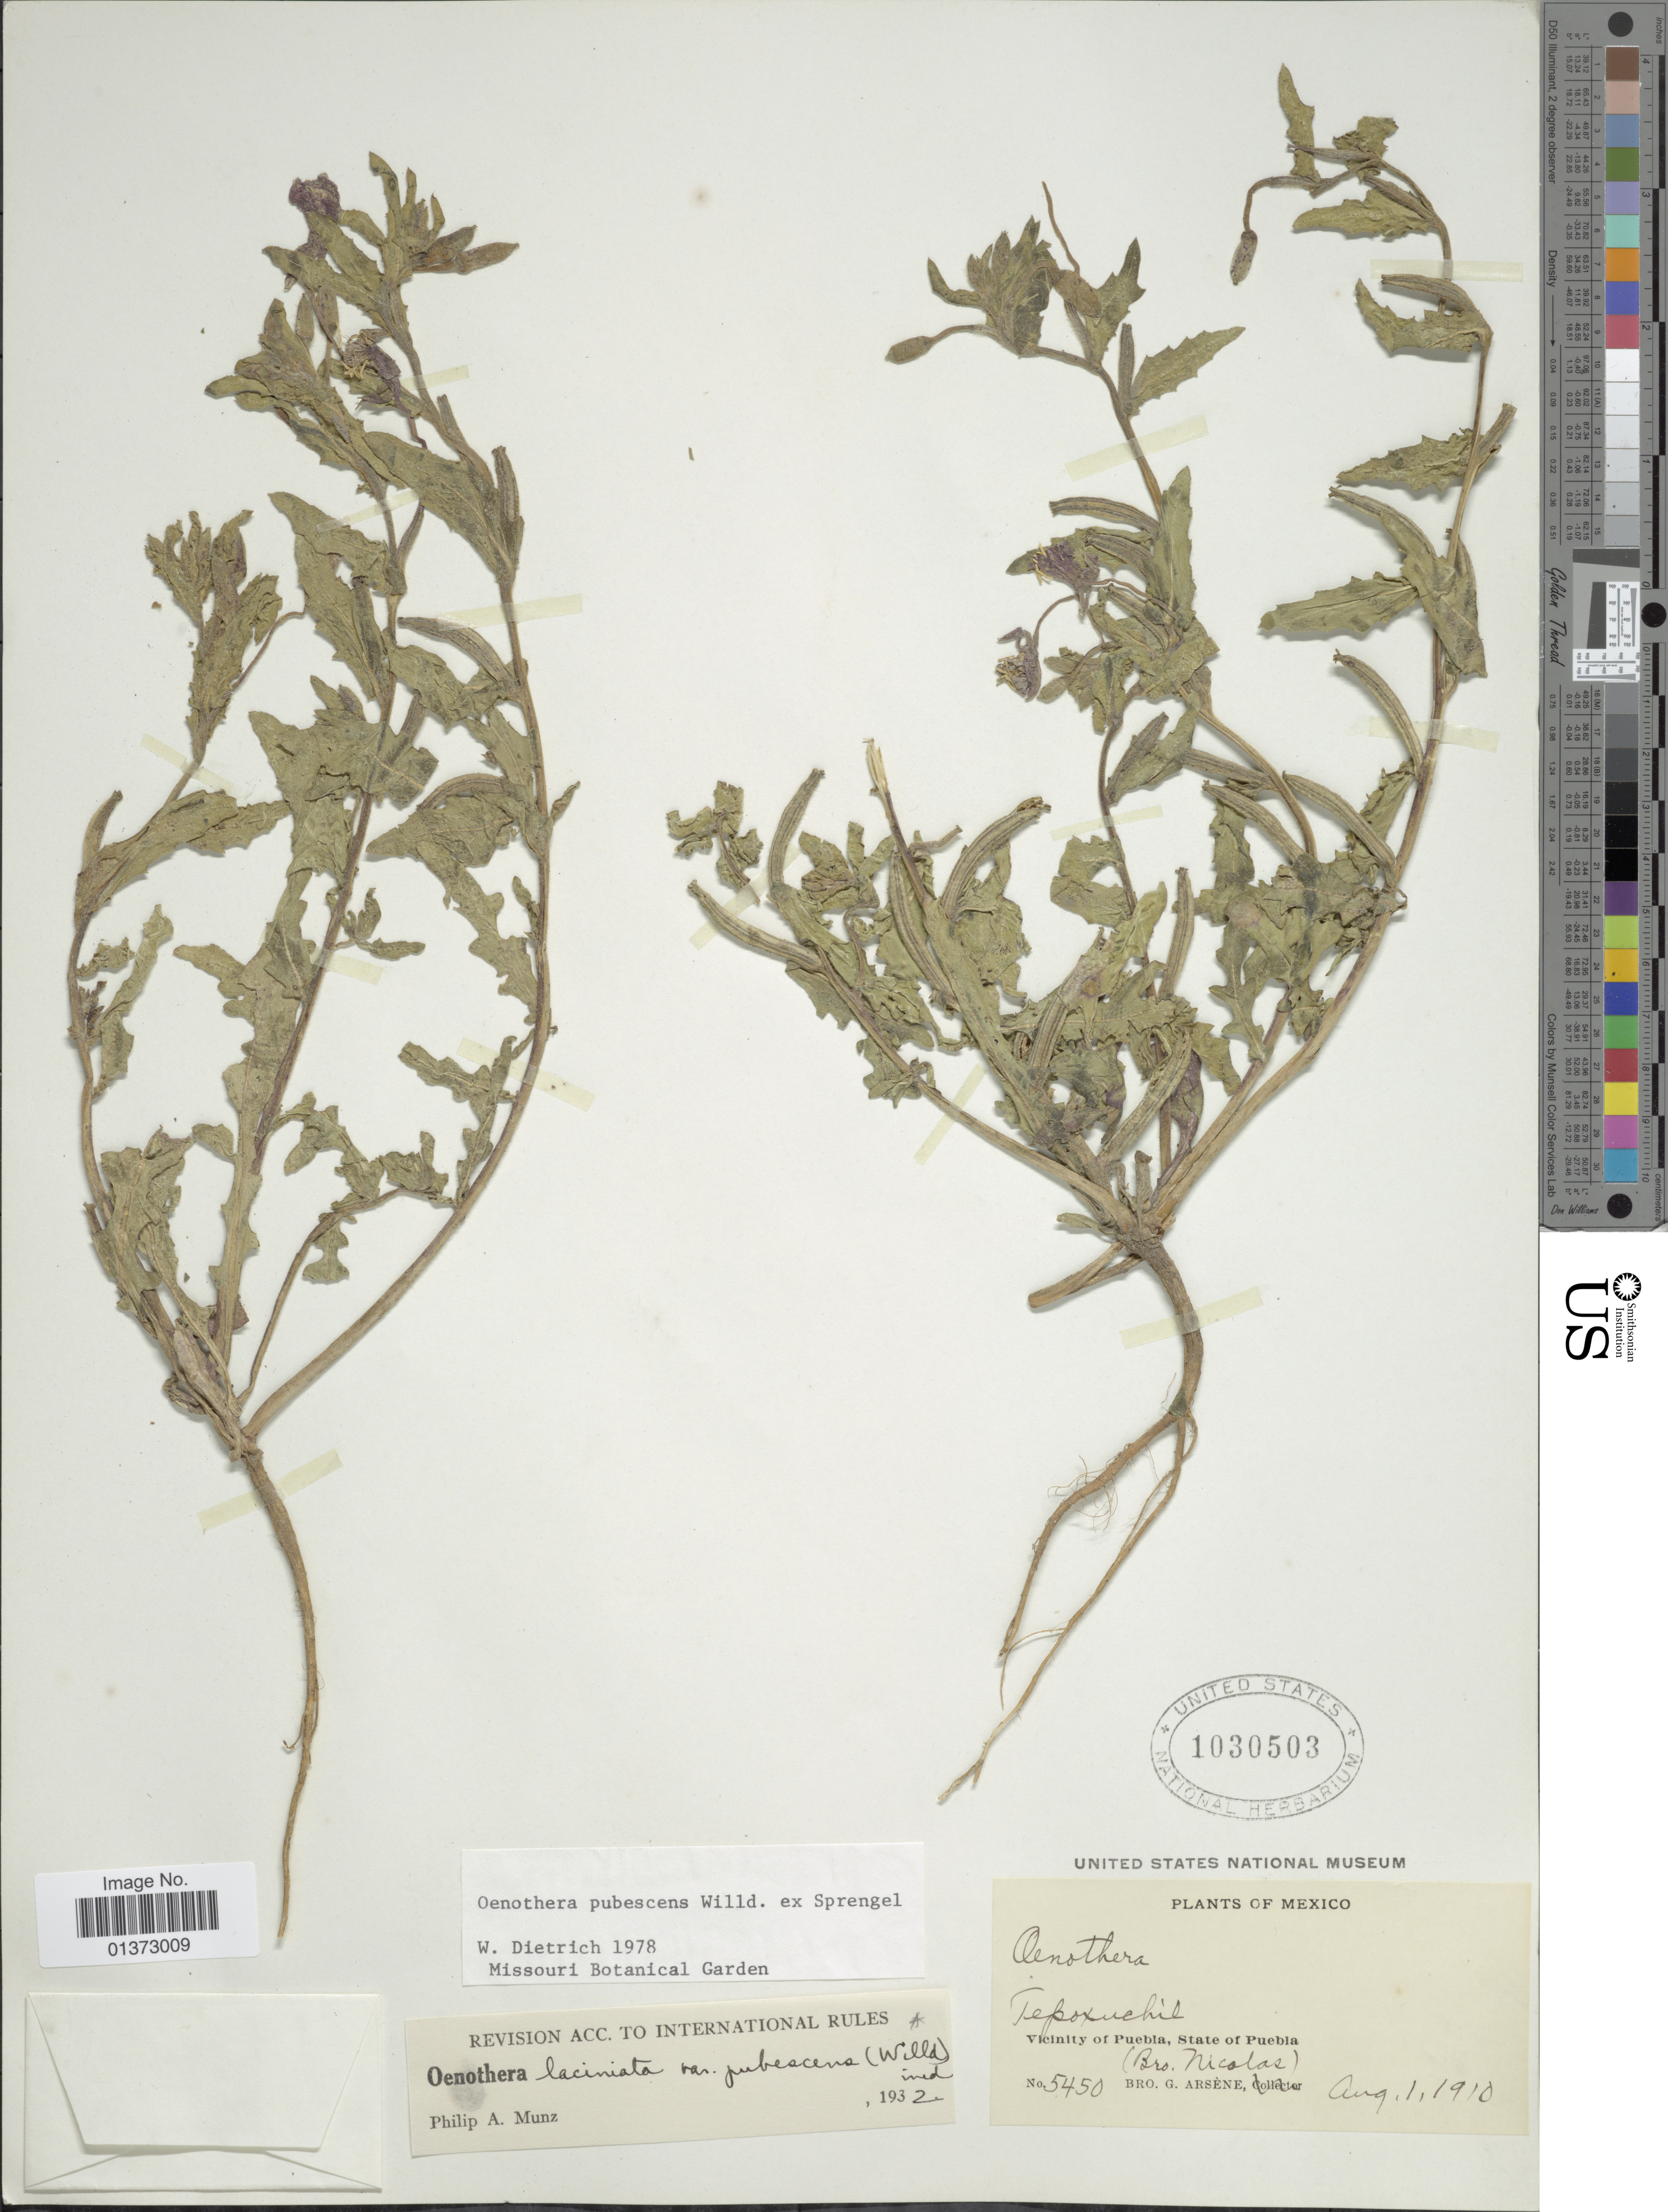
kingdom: Plantae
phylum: Tracheophyta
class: Magnoliopsida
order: Myrtales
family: Onagraceae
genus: Oenothera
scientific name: Oenothera pubescens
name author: Willd. ex Spreng.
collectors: F. Nicolas & Bro. G. Arsène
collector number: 5450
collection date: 1910-08-01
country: Mexico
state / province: Puebla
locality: Tepoxuchil, Vicinity of Puebla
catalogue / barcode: US 1030503